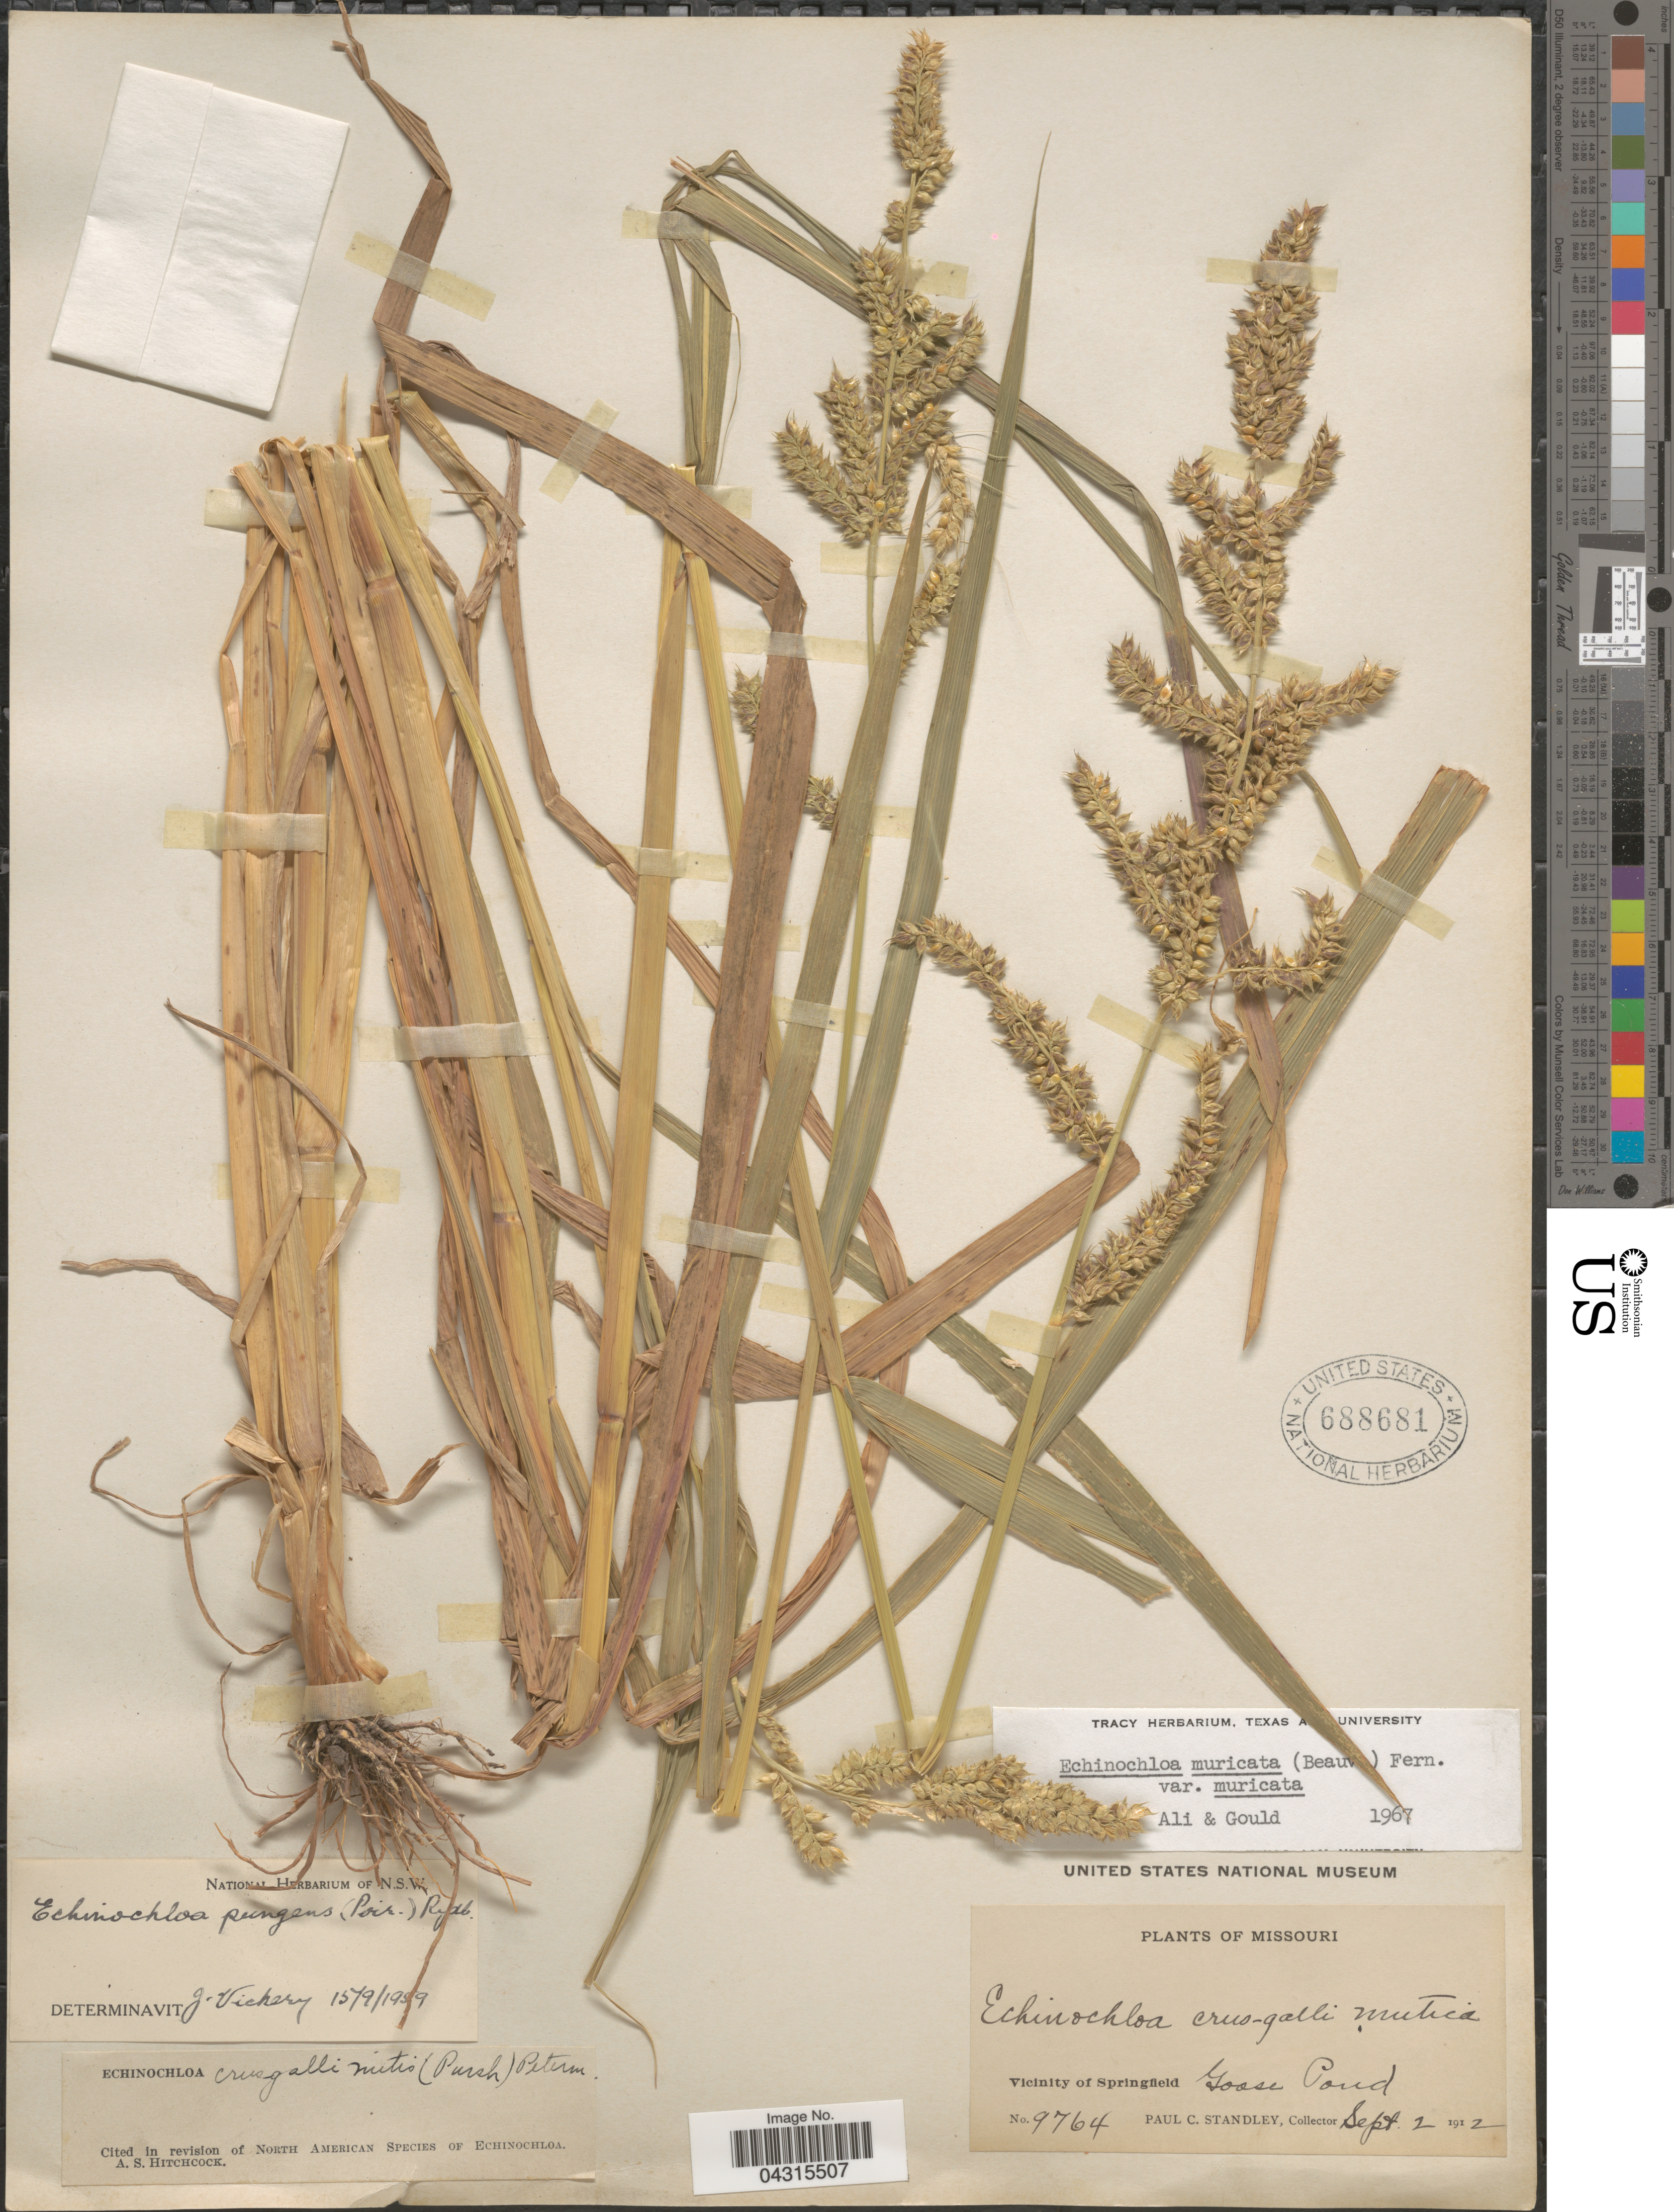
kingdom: Plantae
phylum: Tracheophyta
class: Liliopsida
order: Poales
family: Poaceae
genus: Echinochloa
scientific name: Echinochloa muricata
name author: (P. Beauv.) Fernald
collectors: P. C. Standley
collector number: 9764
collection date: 1912-09-02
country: United States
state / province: Missouri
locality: Vicinity of Springfield. Goose Pond.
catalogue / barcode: US 688681